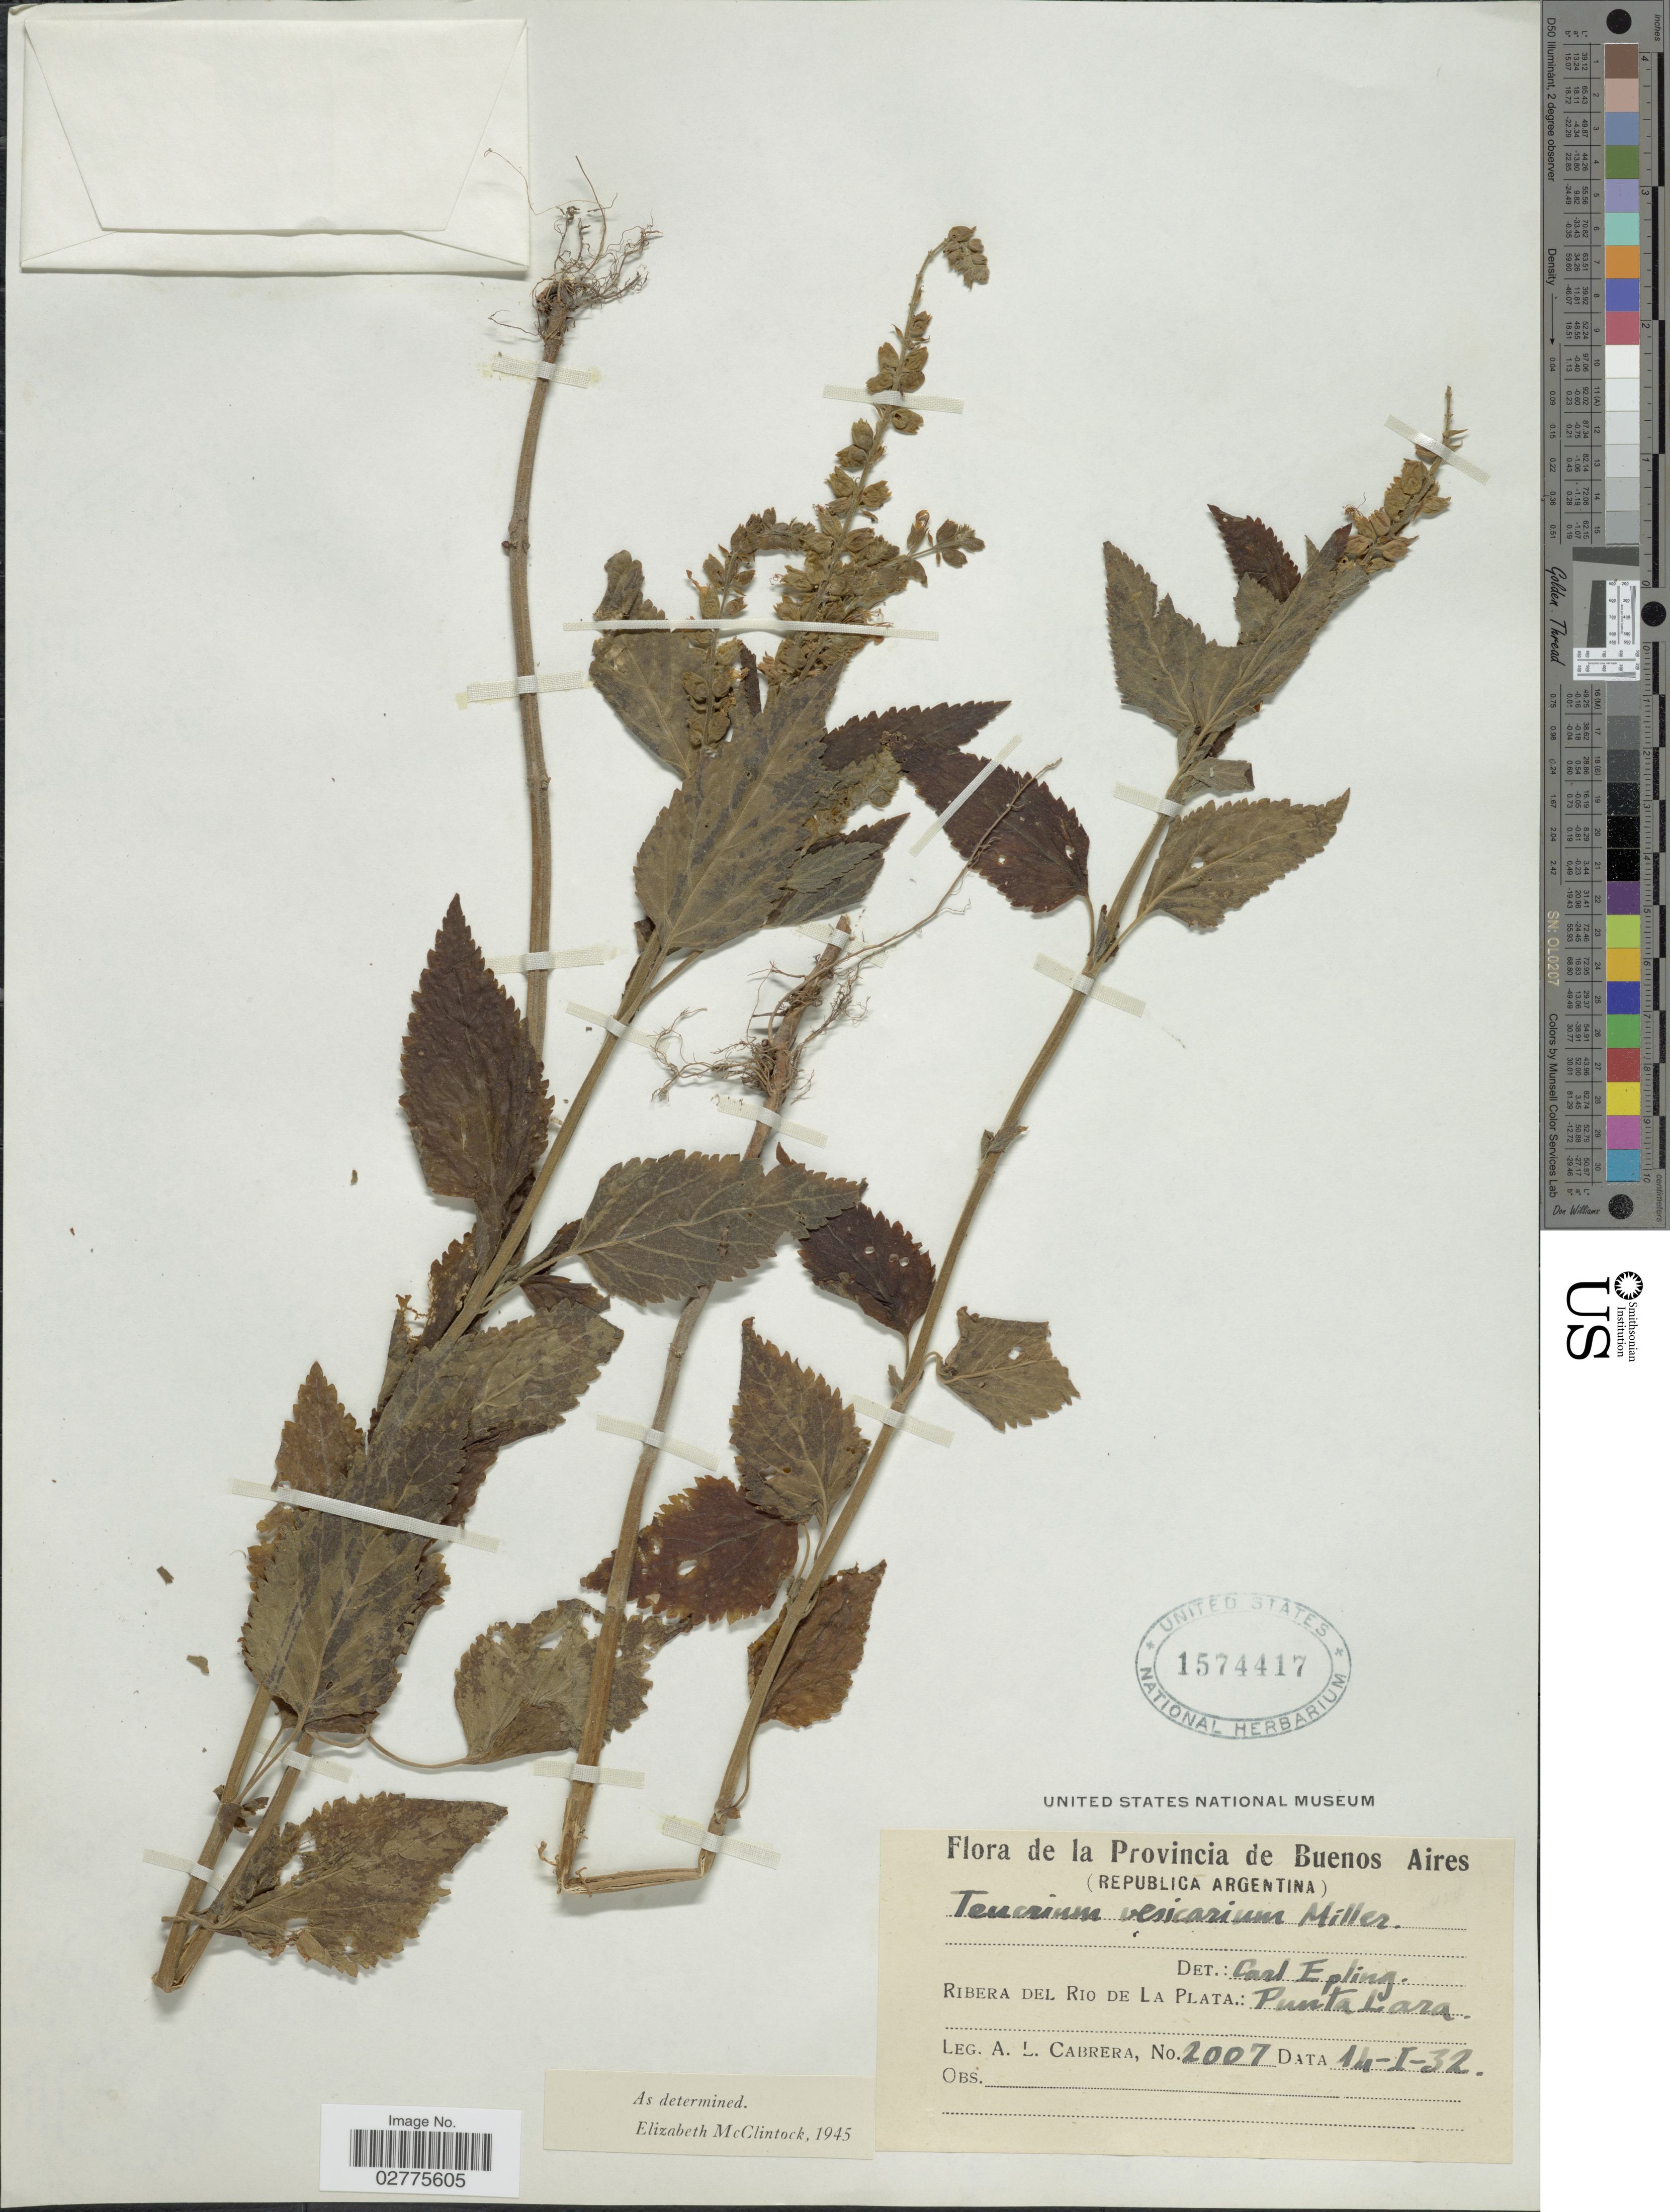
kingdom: Plantae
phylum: Tracheophyta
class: Magnoliopsida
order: Lamiales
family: Lamiaceae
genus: Teucrium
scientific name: Teucrium vesicarium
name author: Mill.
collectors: A. L. Cabrera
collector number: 2007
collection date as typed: Transcribed d/m/y: 14/1/32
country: Argentina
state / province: Buenos Aires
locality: Ribera del Rio de La Plata: Punta Lara.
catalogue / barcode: US 1574417